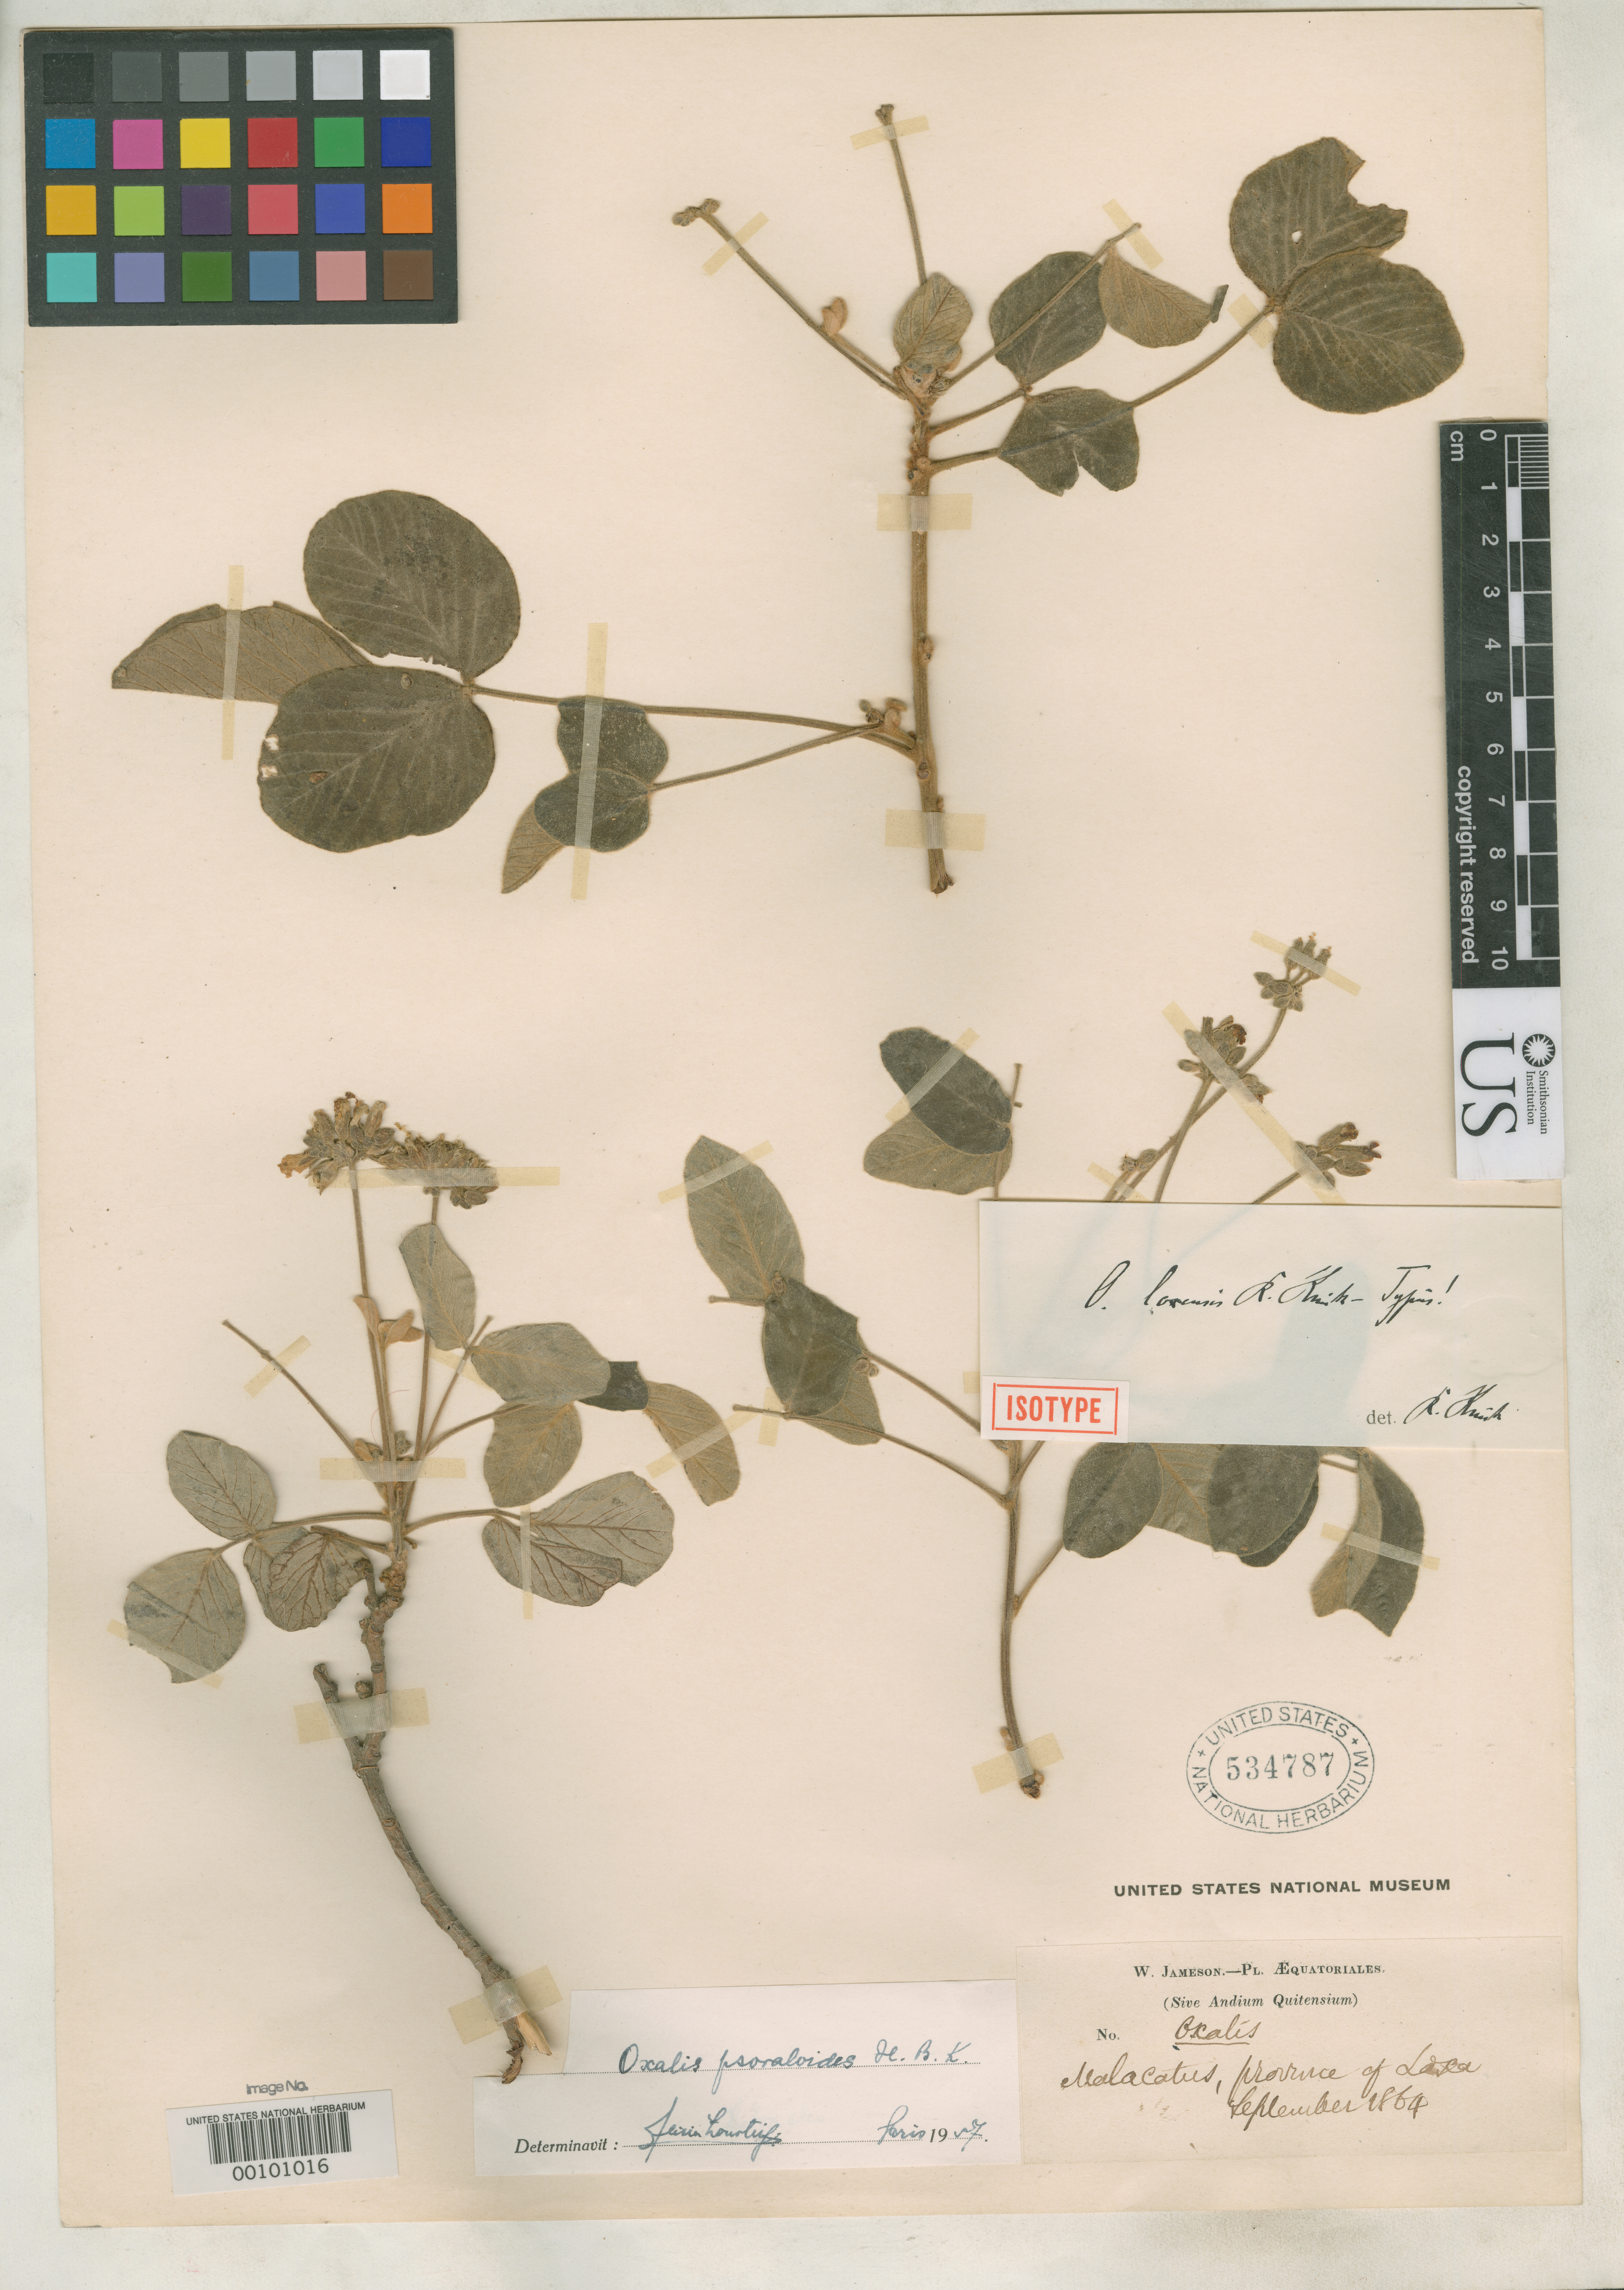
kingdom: Plantae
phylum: Tracheophyta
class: Magnoliopsida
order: Oxalidales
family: Oxalidaceae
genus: Oxalis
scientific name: Oxalis loxensis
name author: R. Knuth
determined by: Lourteig, A.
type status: Lectotype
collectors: W. Jameson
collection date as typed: Sep 1864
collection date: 1864-09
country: Ecuador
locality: Malacatus, province of Loxa.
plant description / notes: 2 collections and 3 US sheets explicitly cited by USNH sheet number as types by Knuth. Lourteig designates Jameson s.n. as "Tipo" but ambiguously cites "holotype" and "isotype" at US.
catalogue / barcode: US 534787